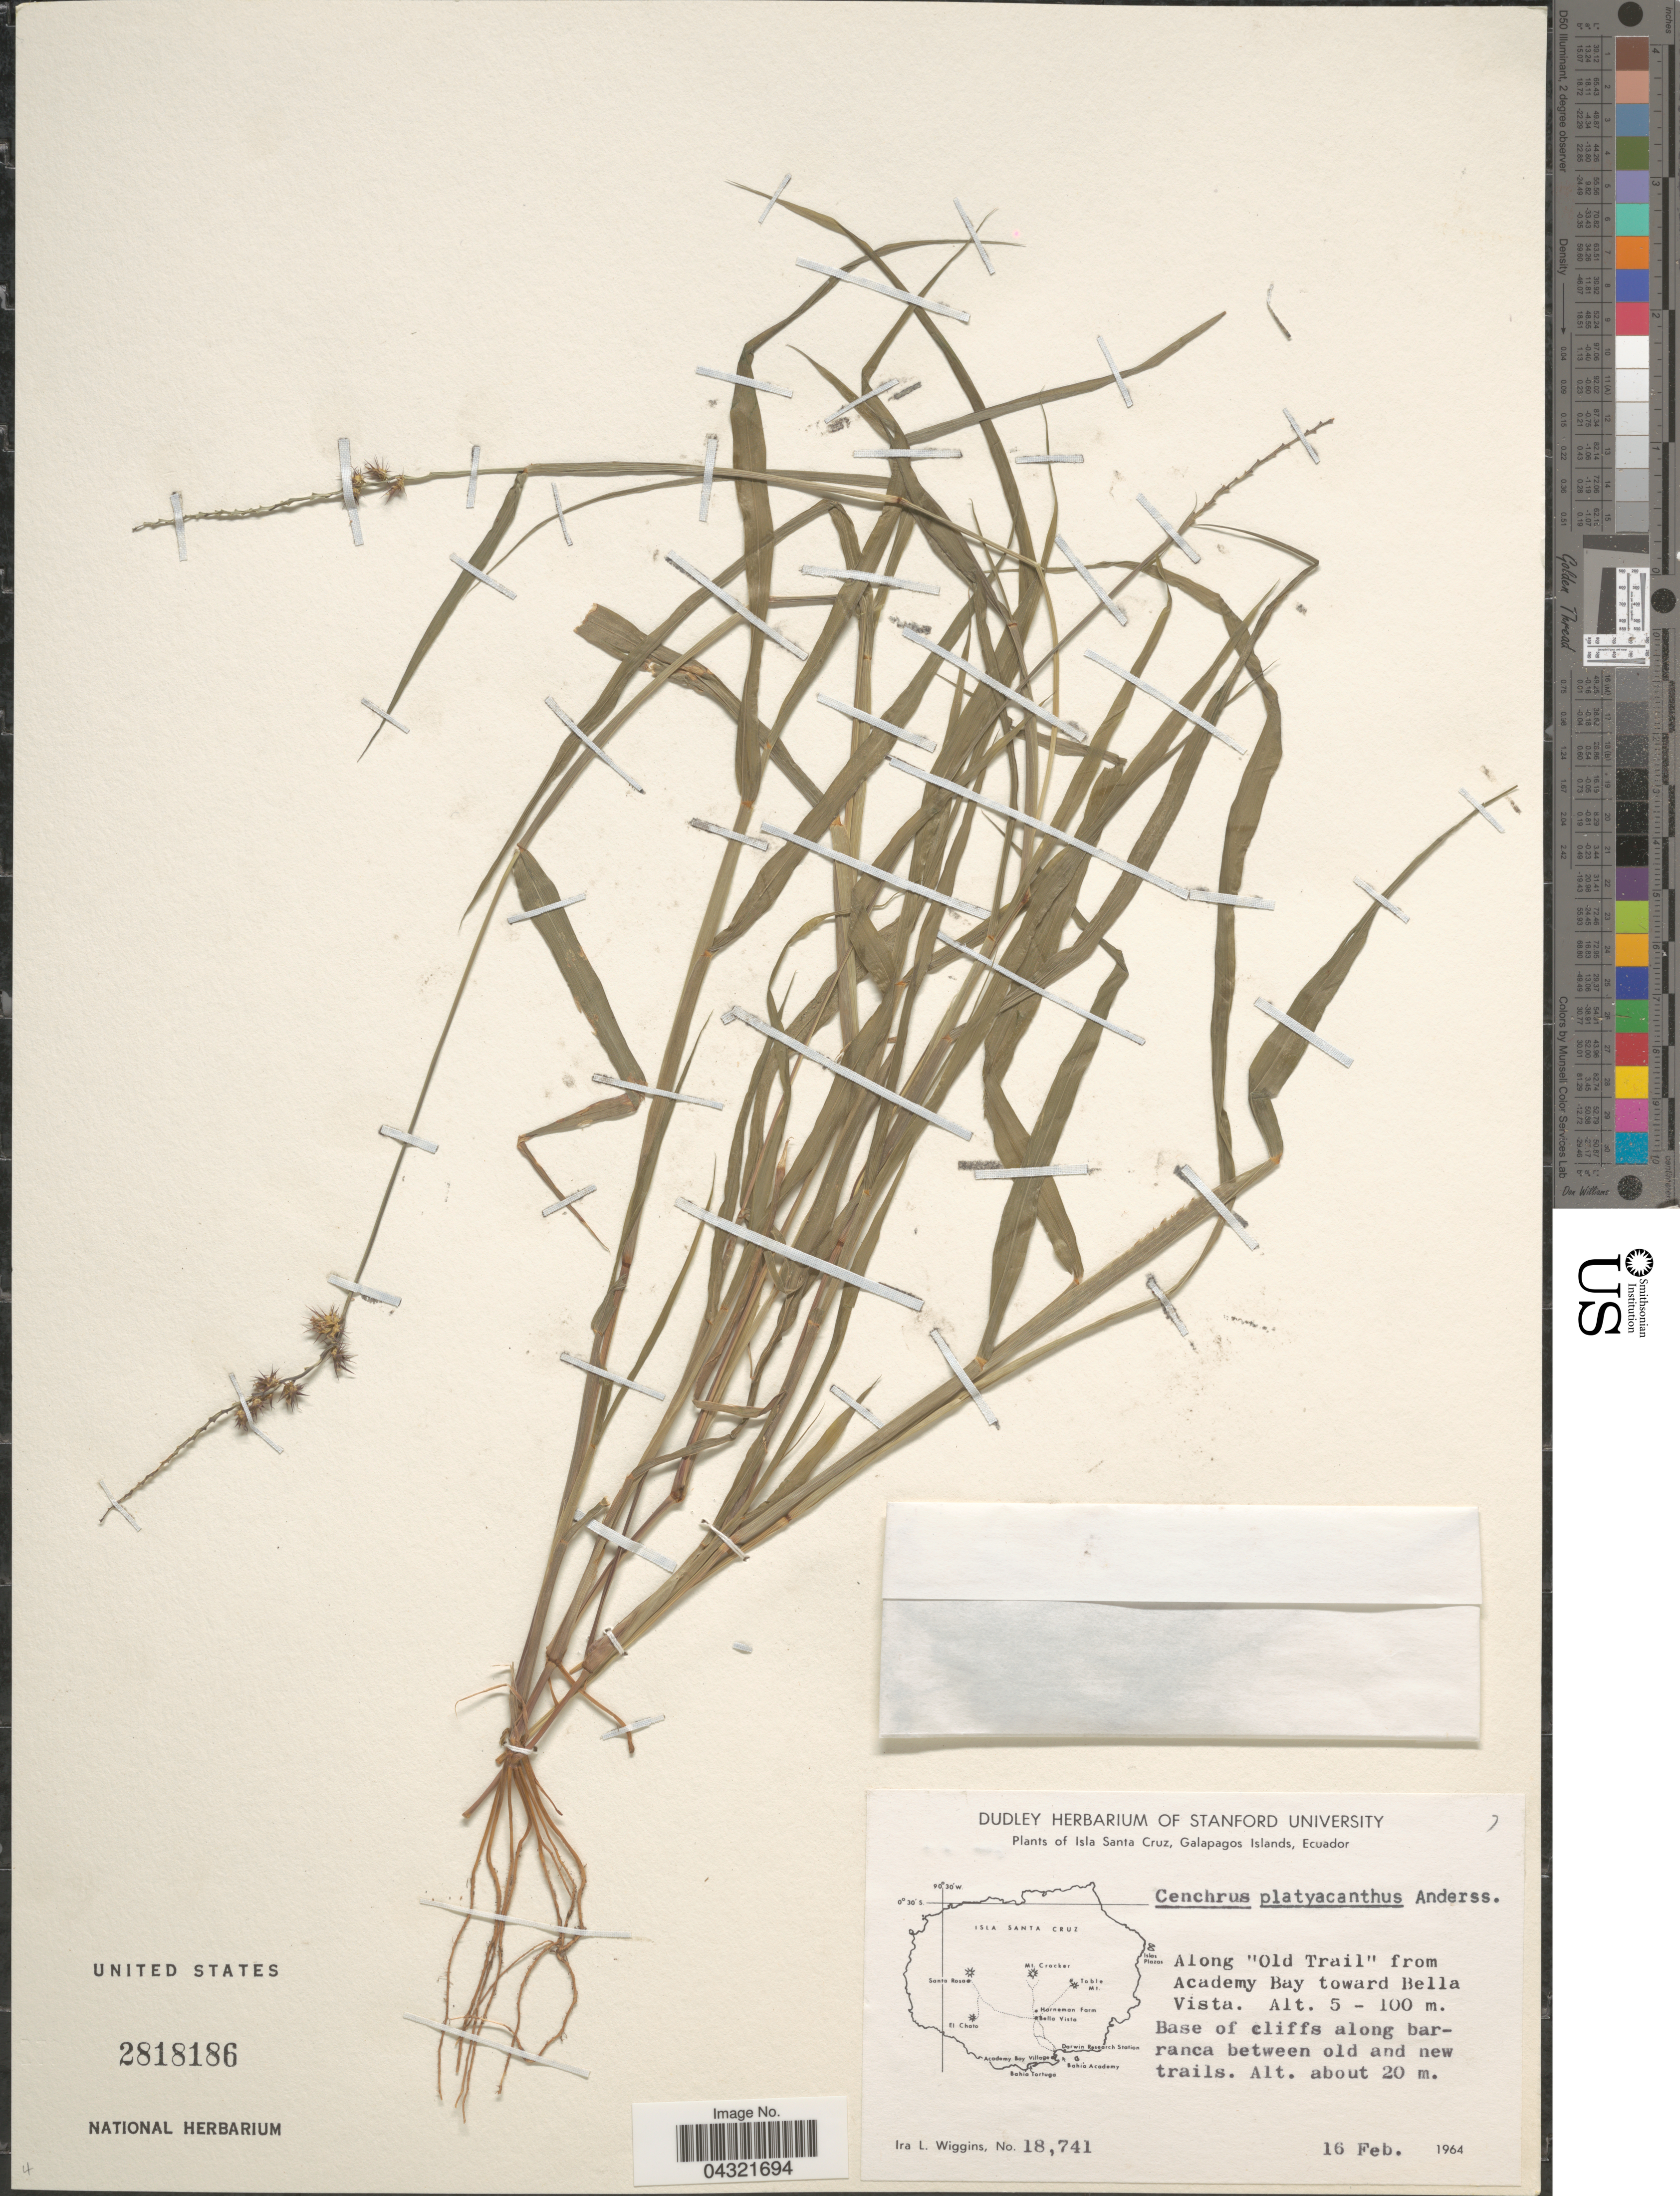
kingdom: Plantae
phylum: Tracheophyta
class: Liliopsida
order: Poales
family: Poaceae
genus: Cenchrus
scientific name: Cenchrus platyacanthus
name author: Andersson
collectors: I. L. Wiggins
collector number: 187,741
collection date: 1964-02-16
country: Ecuador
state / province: Colón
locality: Isla Santa Cruz, Galapagos Islands. Along "Old Trail" from Academy Bay toward Bella Vista. Base of cliffs along barranca between old and new trails.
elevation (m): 20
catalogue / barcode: US 2818186